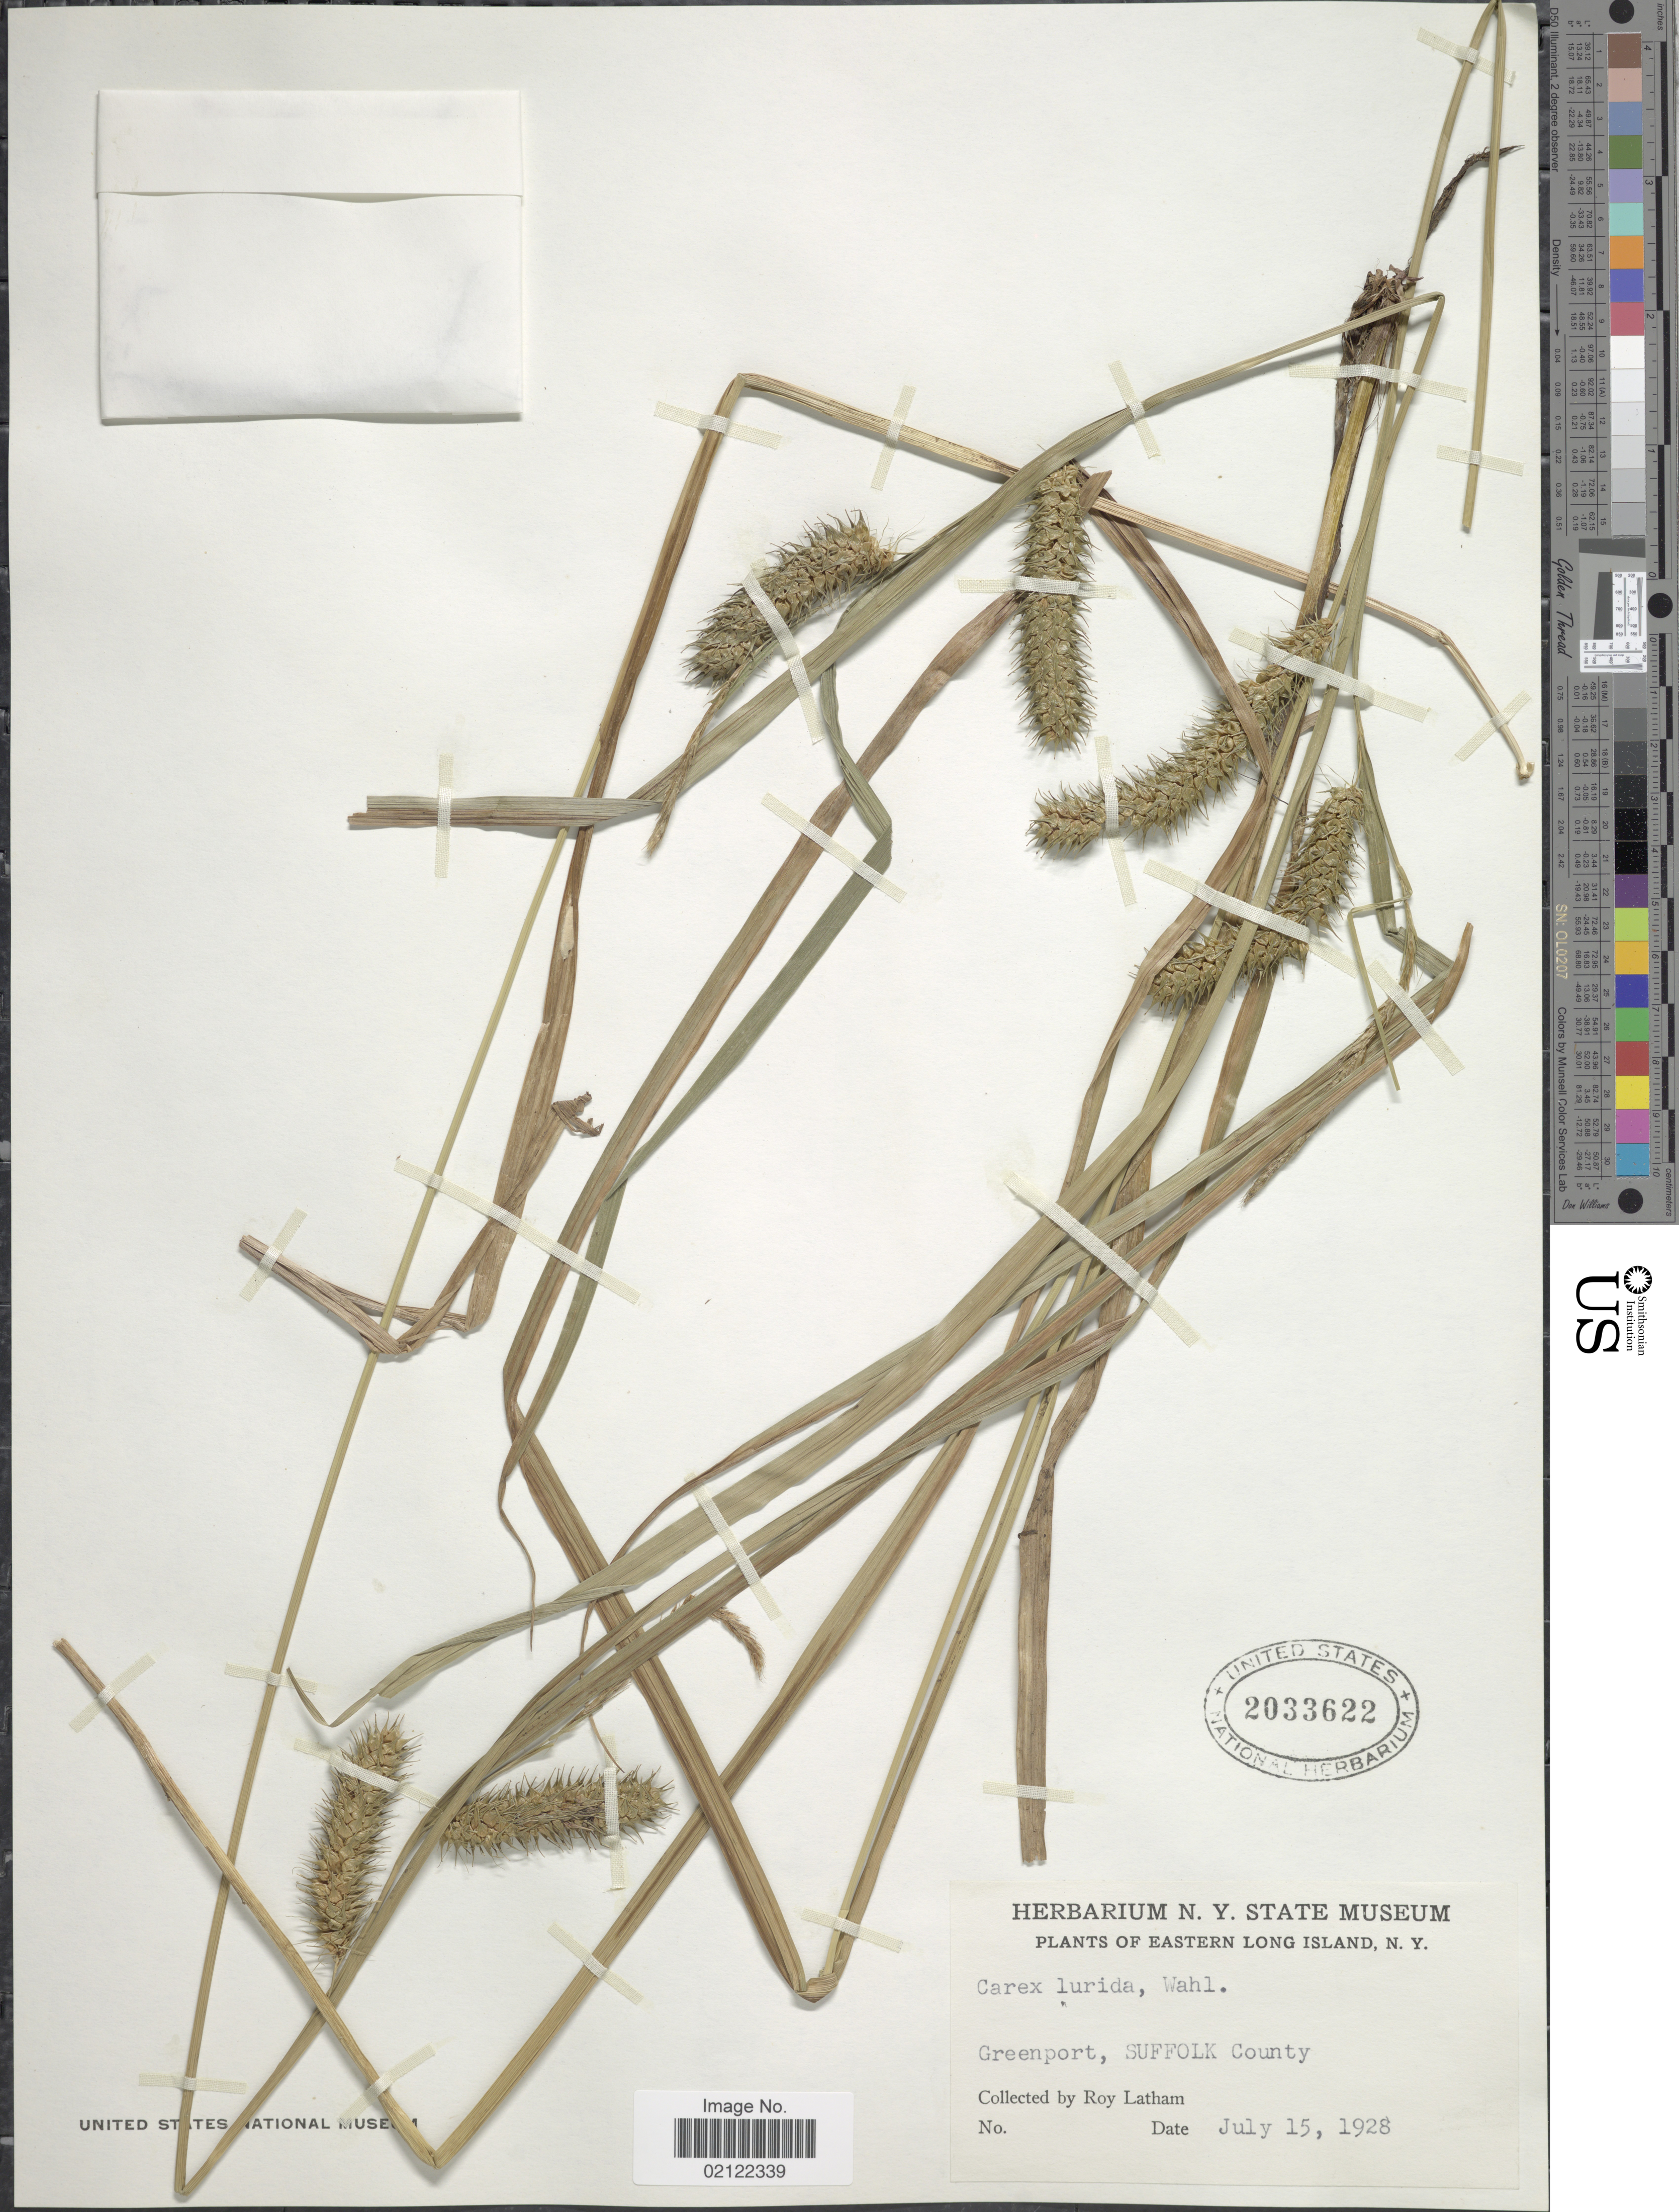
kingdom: Plantae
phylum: Tracheophyta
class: Liliopsida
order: Poales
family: Cyperaceae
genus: Carex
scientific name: Carex lurida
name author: Wahlenb.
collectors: R. Latham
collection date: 1928-07-15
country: United States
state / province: New York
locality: Eastern Long Island, N.Y. Greenport, Suffolk County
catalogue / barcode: US 2033622